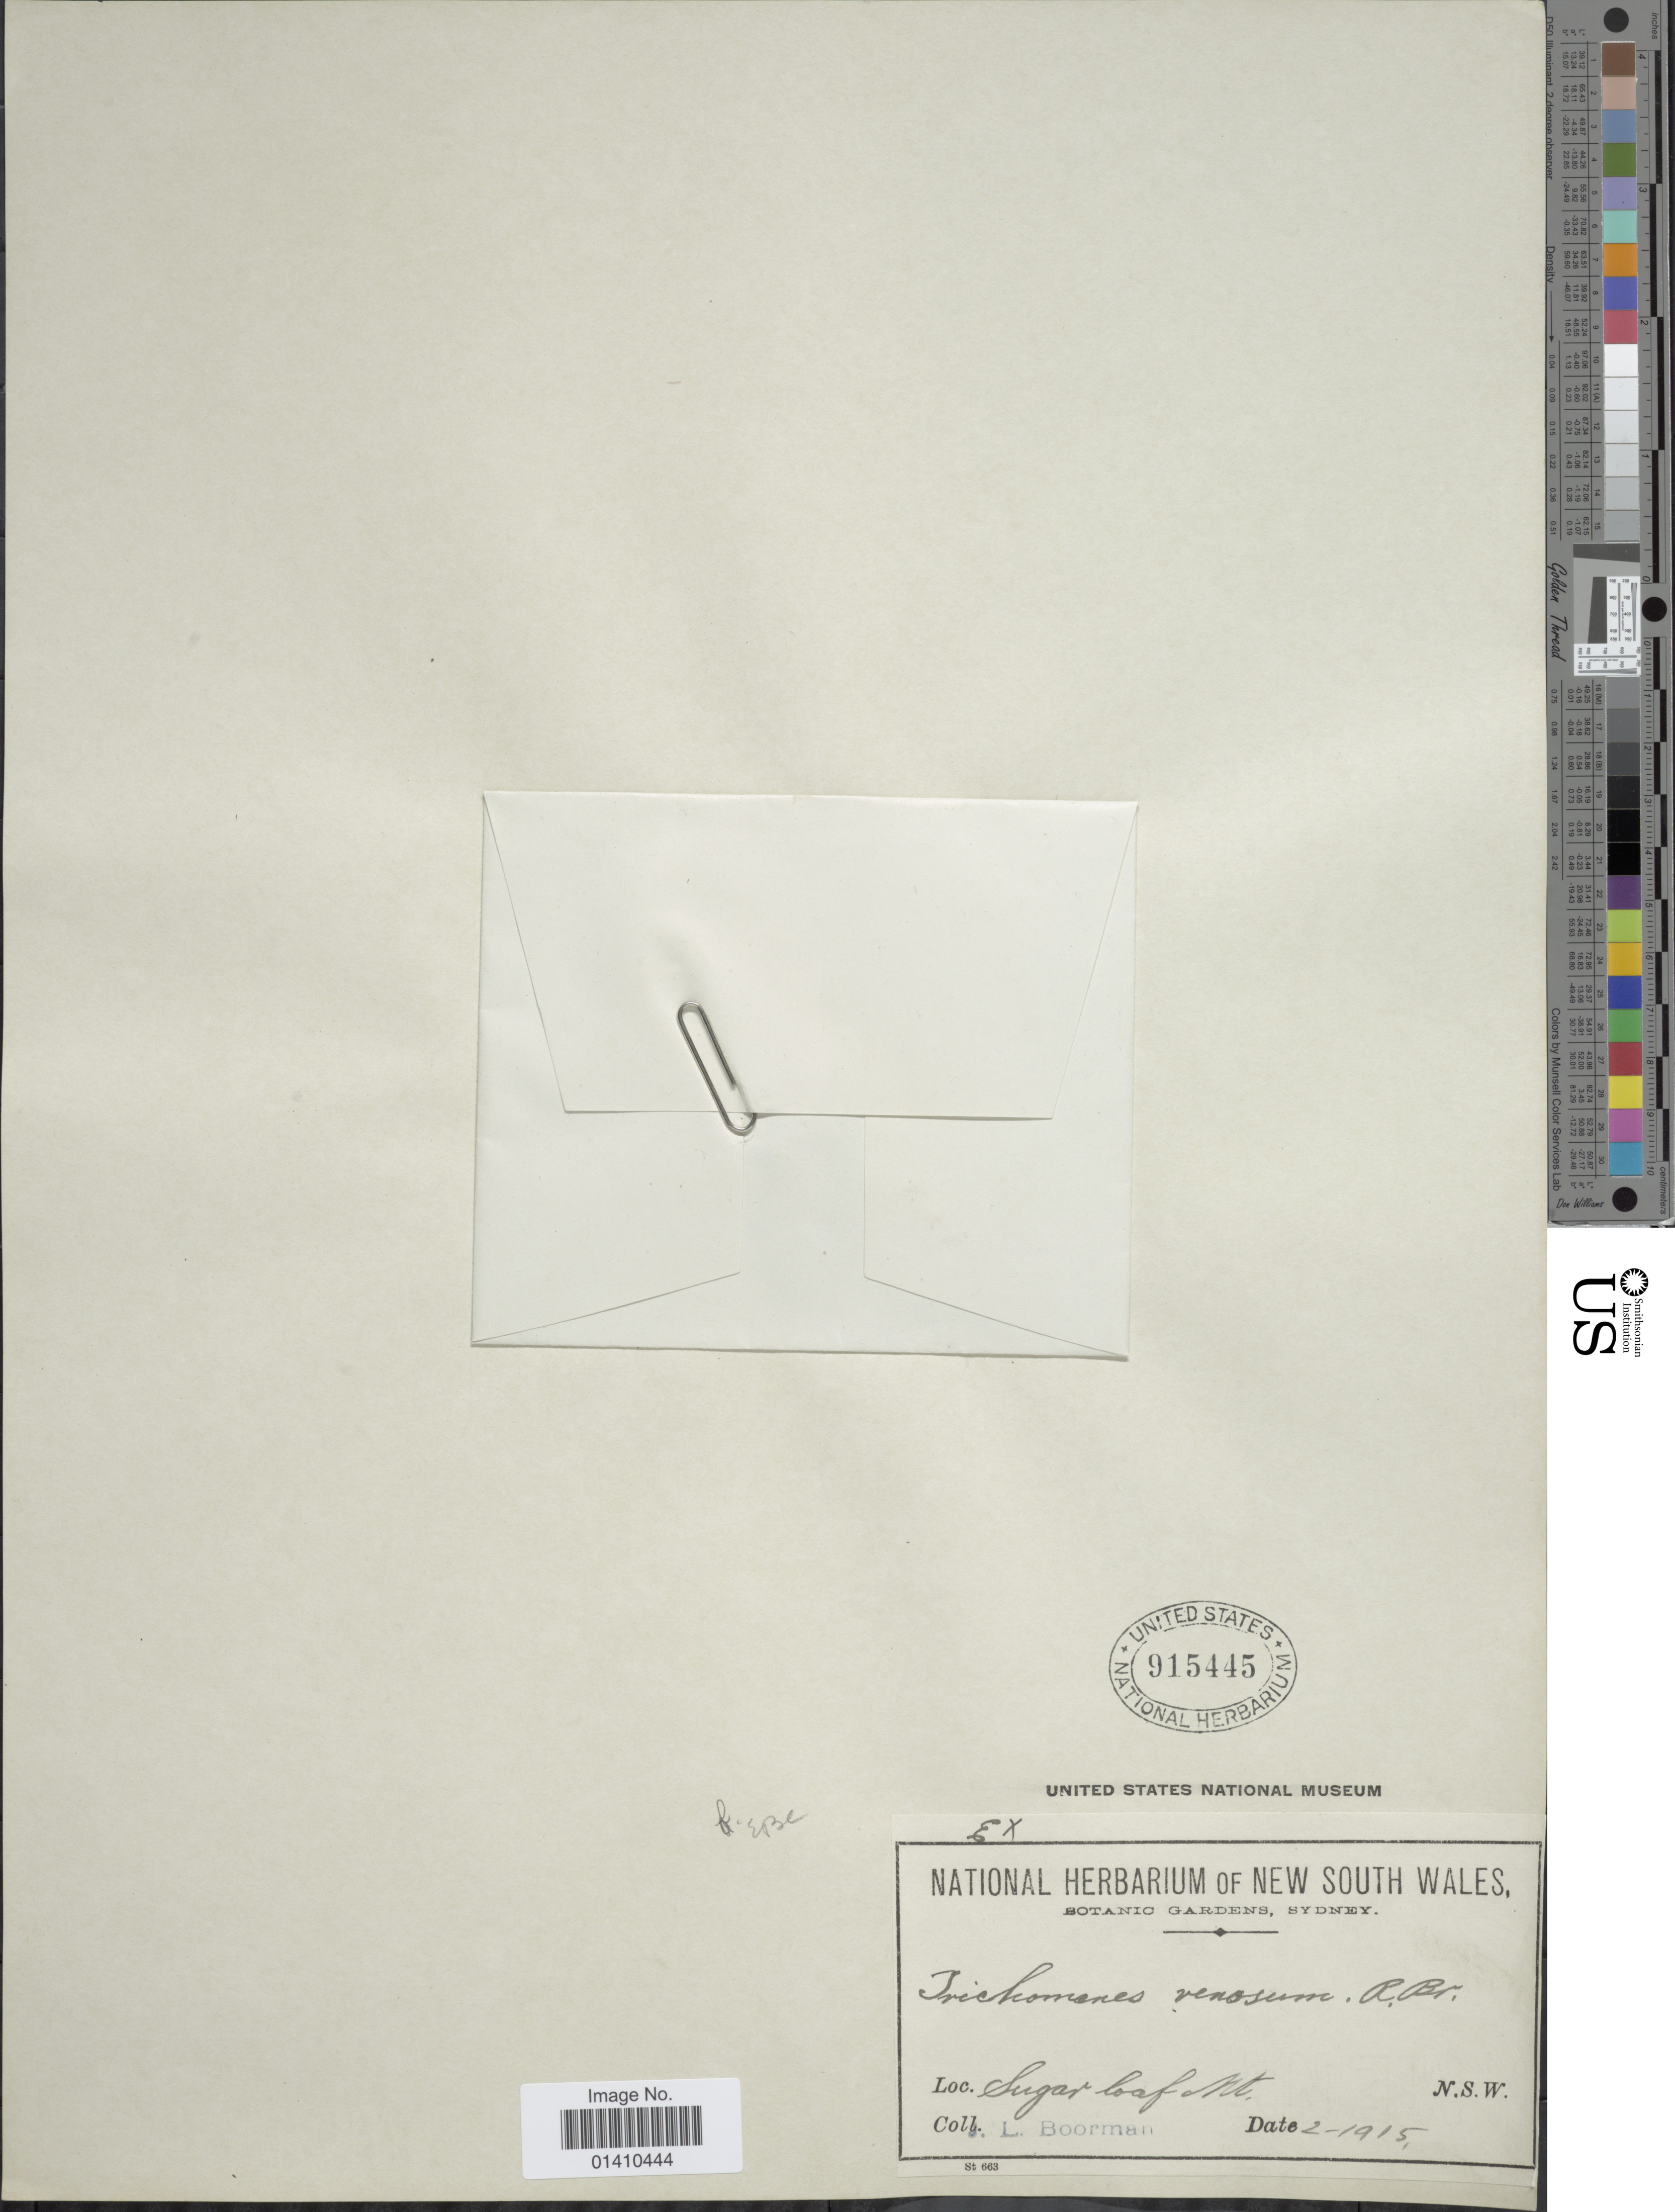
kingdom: Plantae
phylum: Tracheophyta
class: Polypodiopsida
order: Hymenophyllales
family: Hymenophyllaceae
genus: Polyphlebium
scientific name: Polyphlebium venosum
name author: (R. Br.) Copel.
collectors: J. Boorman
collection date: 1915-02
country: United States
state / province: Virginia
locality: Sugar Loaf Mt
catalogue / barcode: US 915445